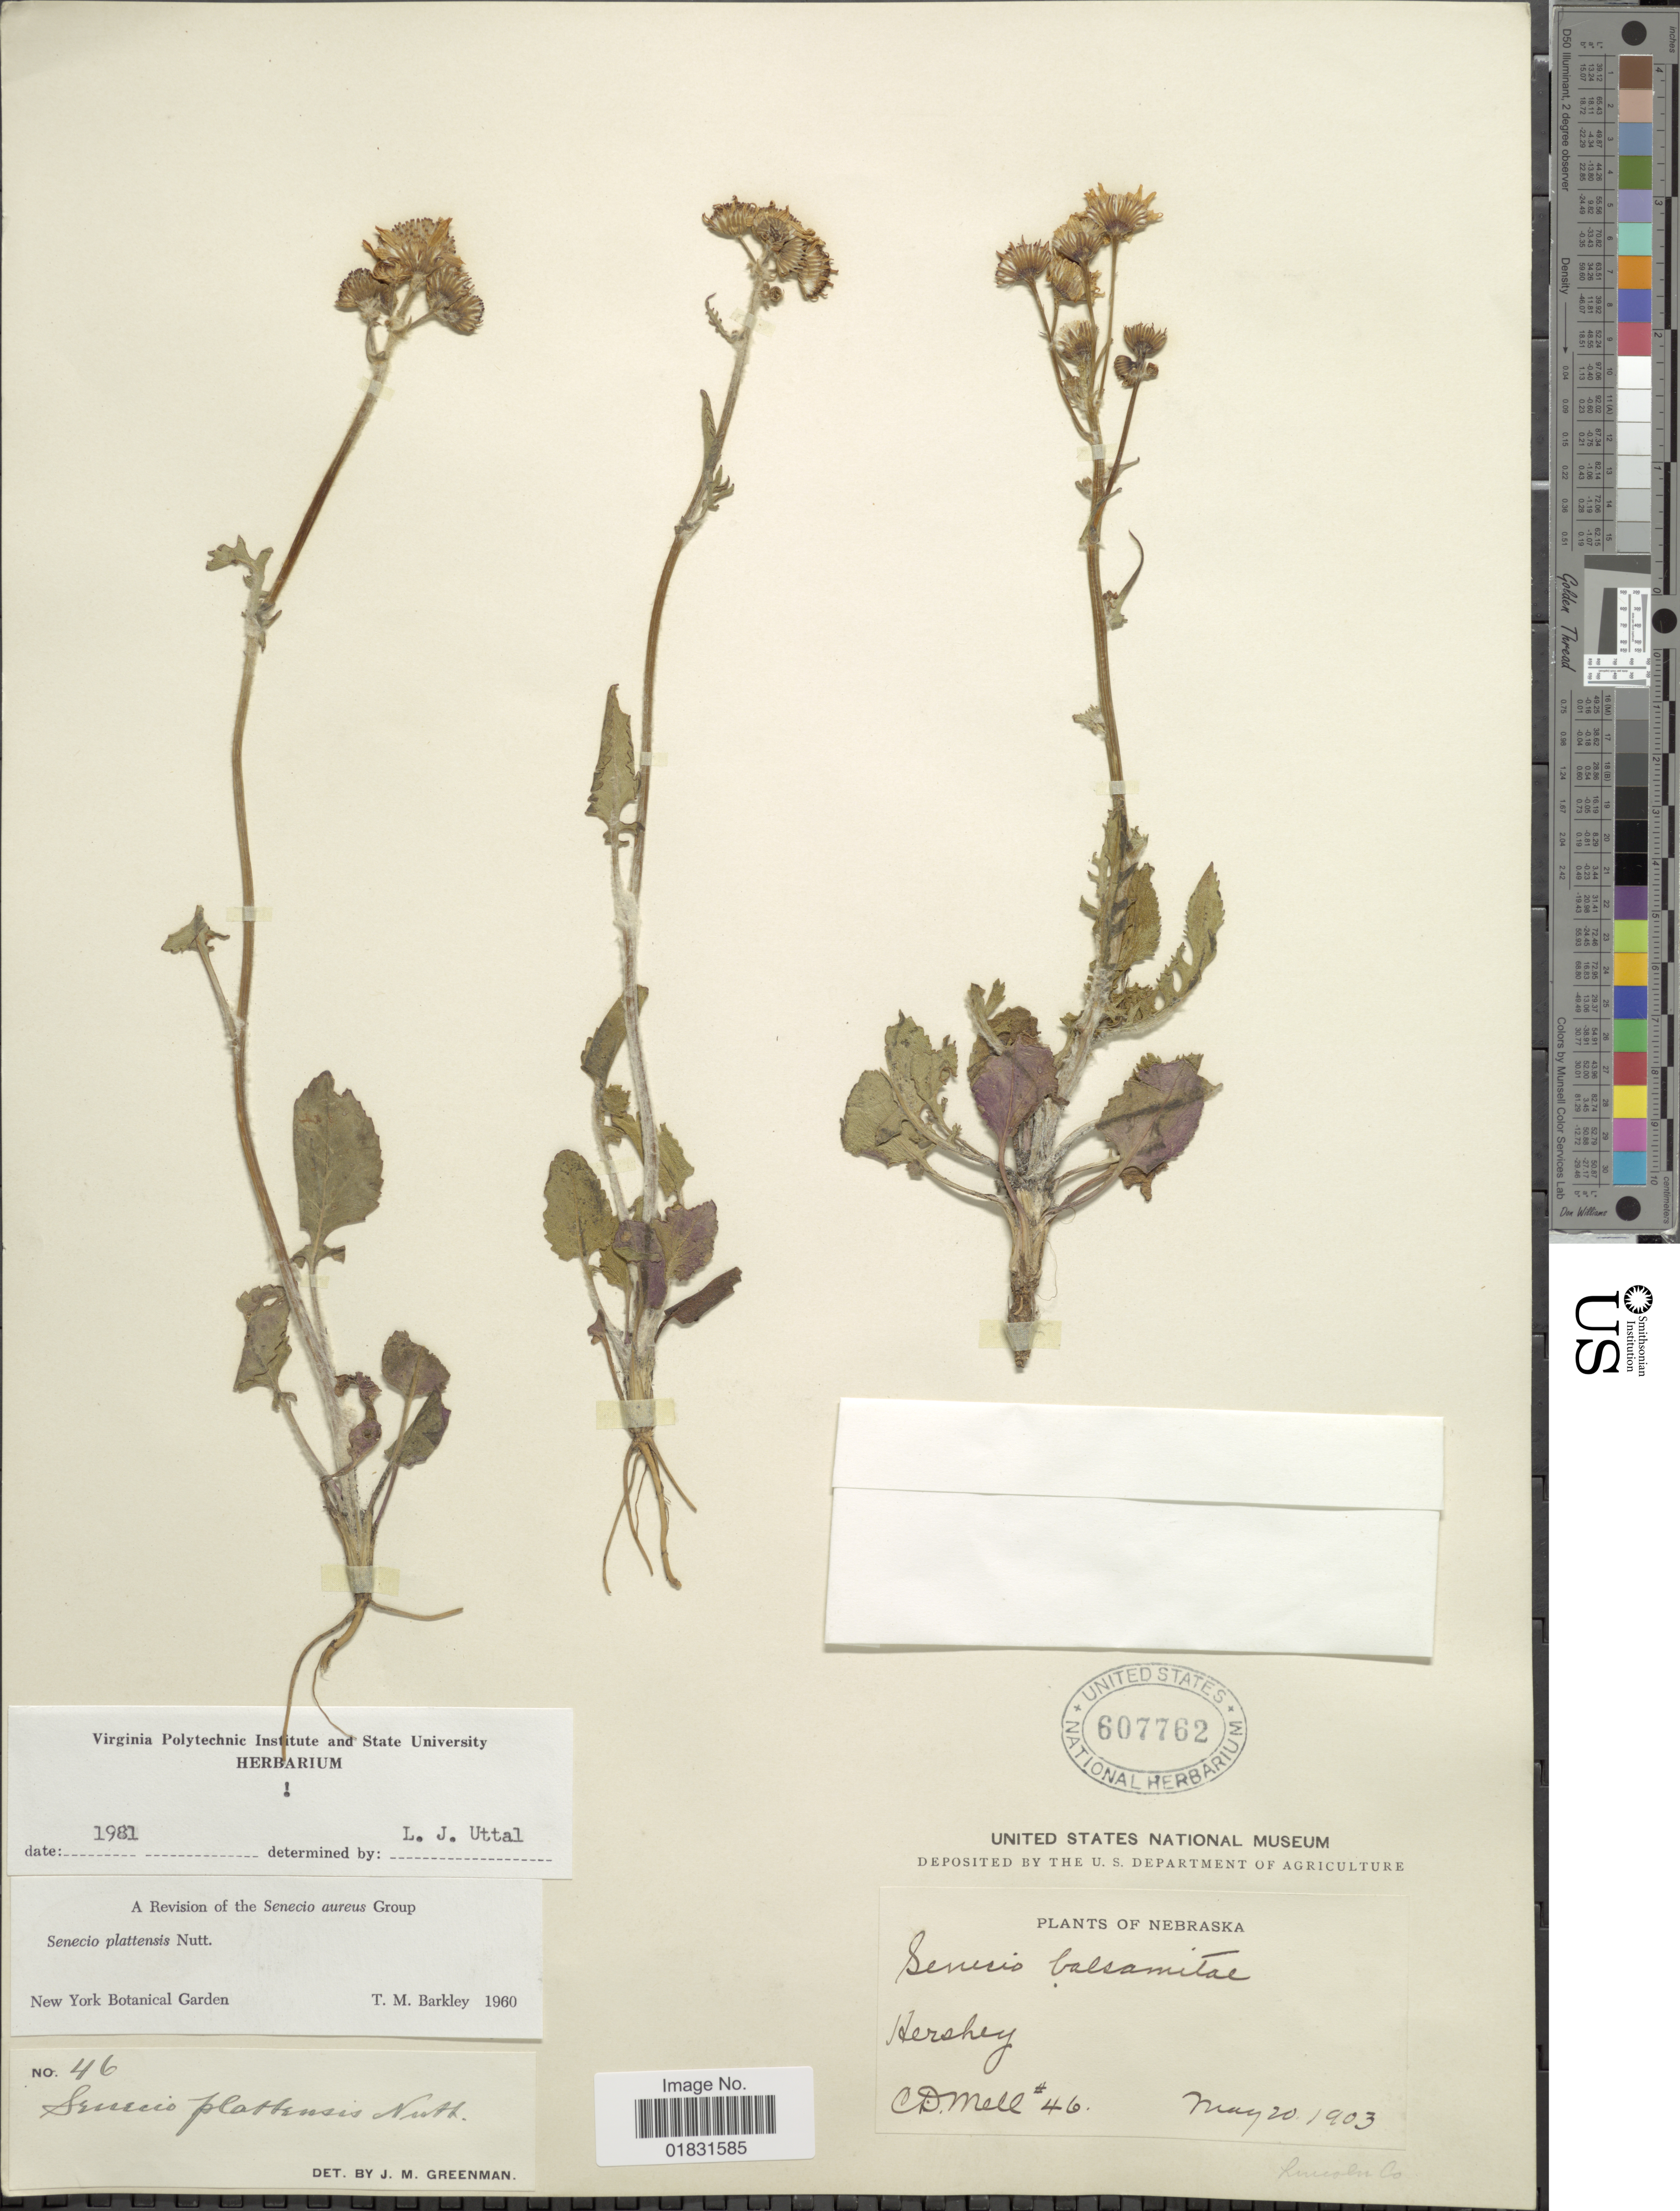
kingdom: Plantae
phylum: Tracheophyta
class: Magnoliopsida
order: Asterales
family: Asteraceae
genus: Packera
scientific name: Packera plattensis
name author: W.A. Weber & Á. Löve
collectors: C. D. Mell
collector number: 46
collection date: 1903-05-20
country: United States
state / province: Nebraska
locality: Hershey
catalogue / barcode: US 607762